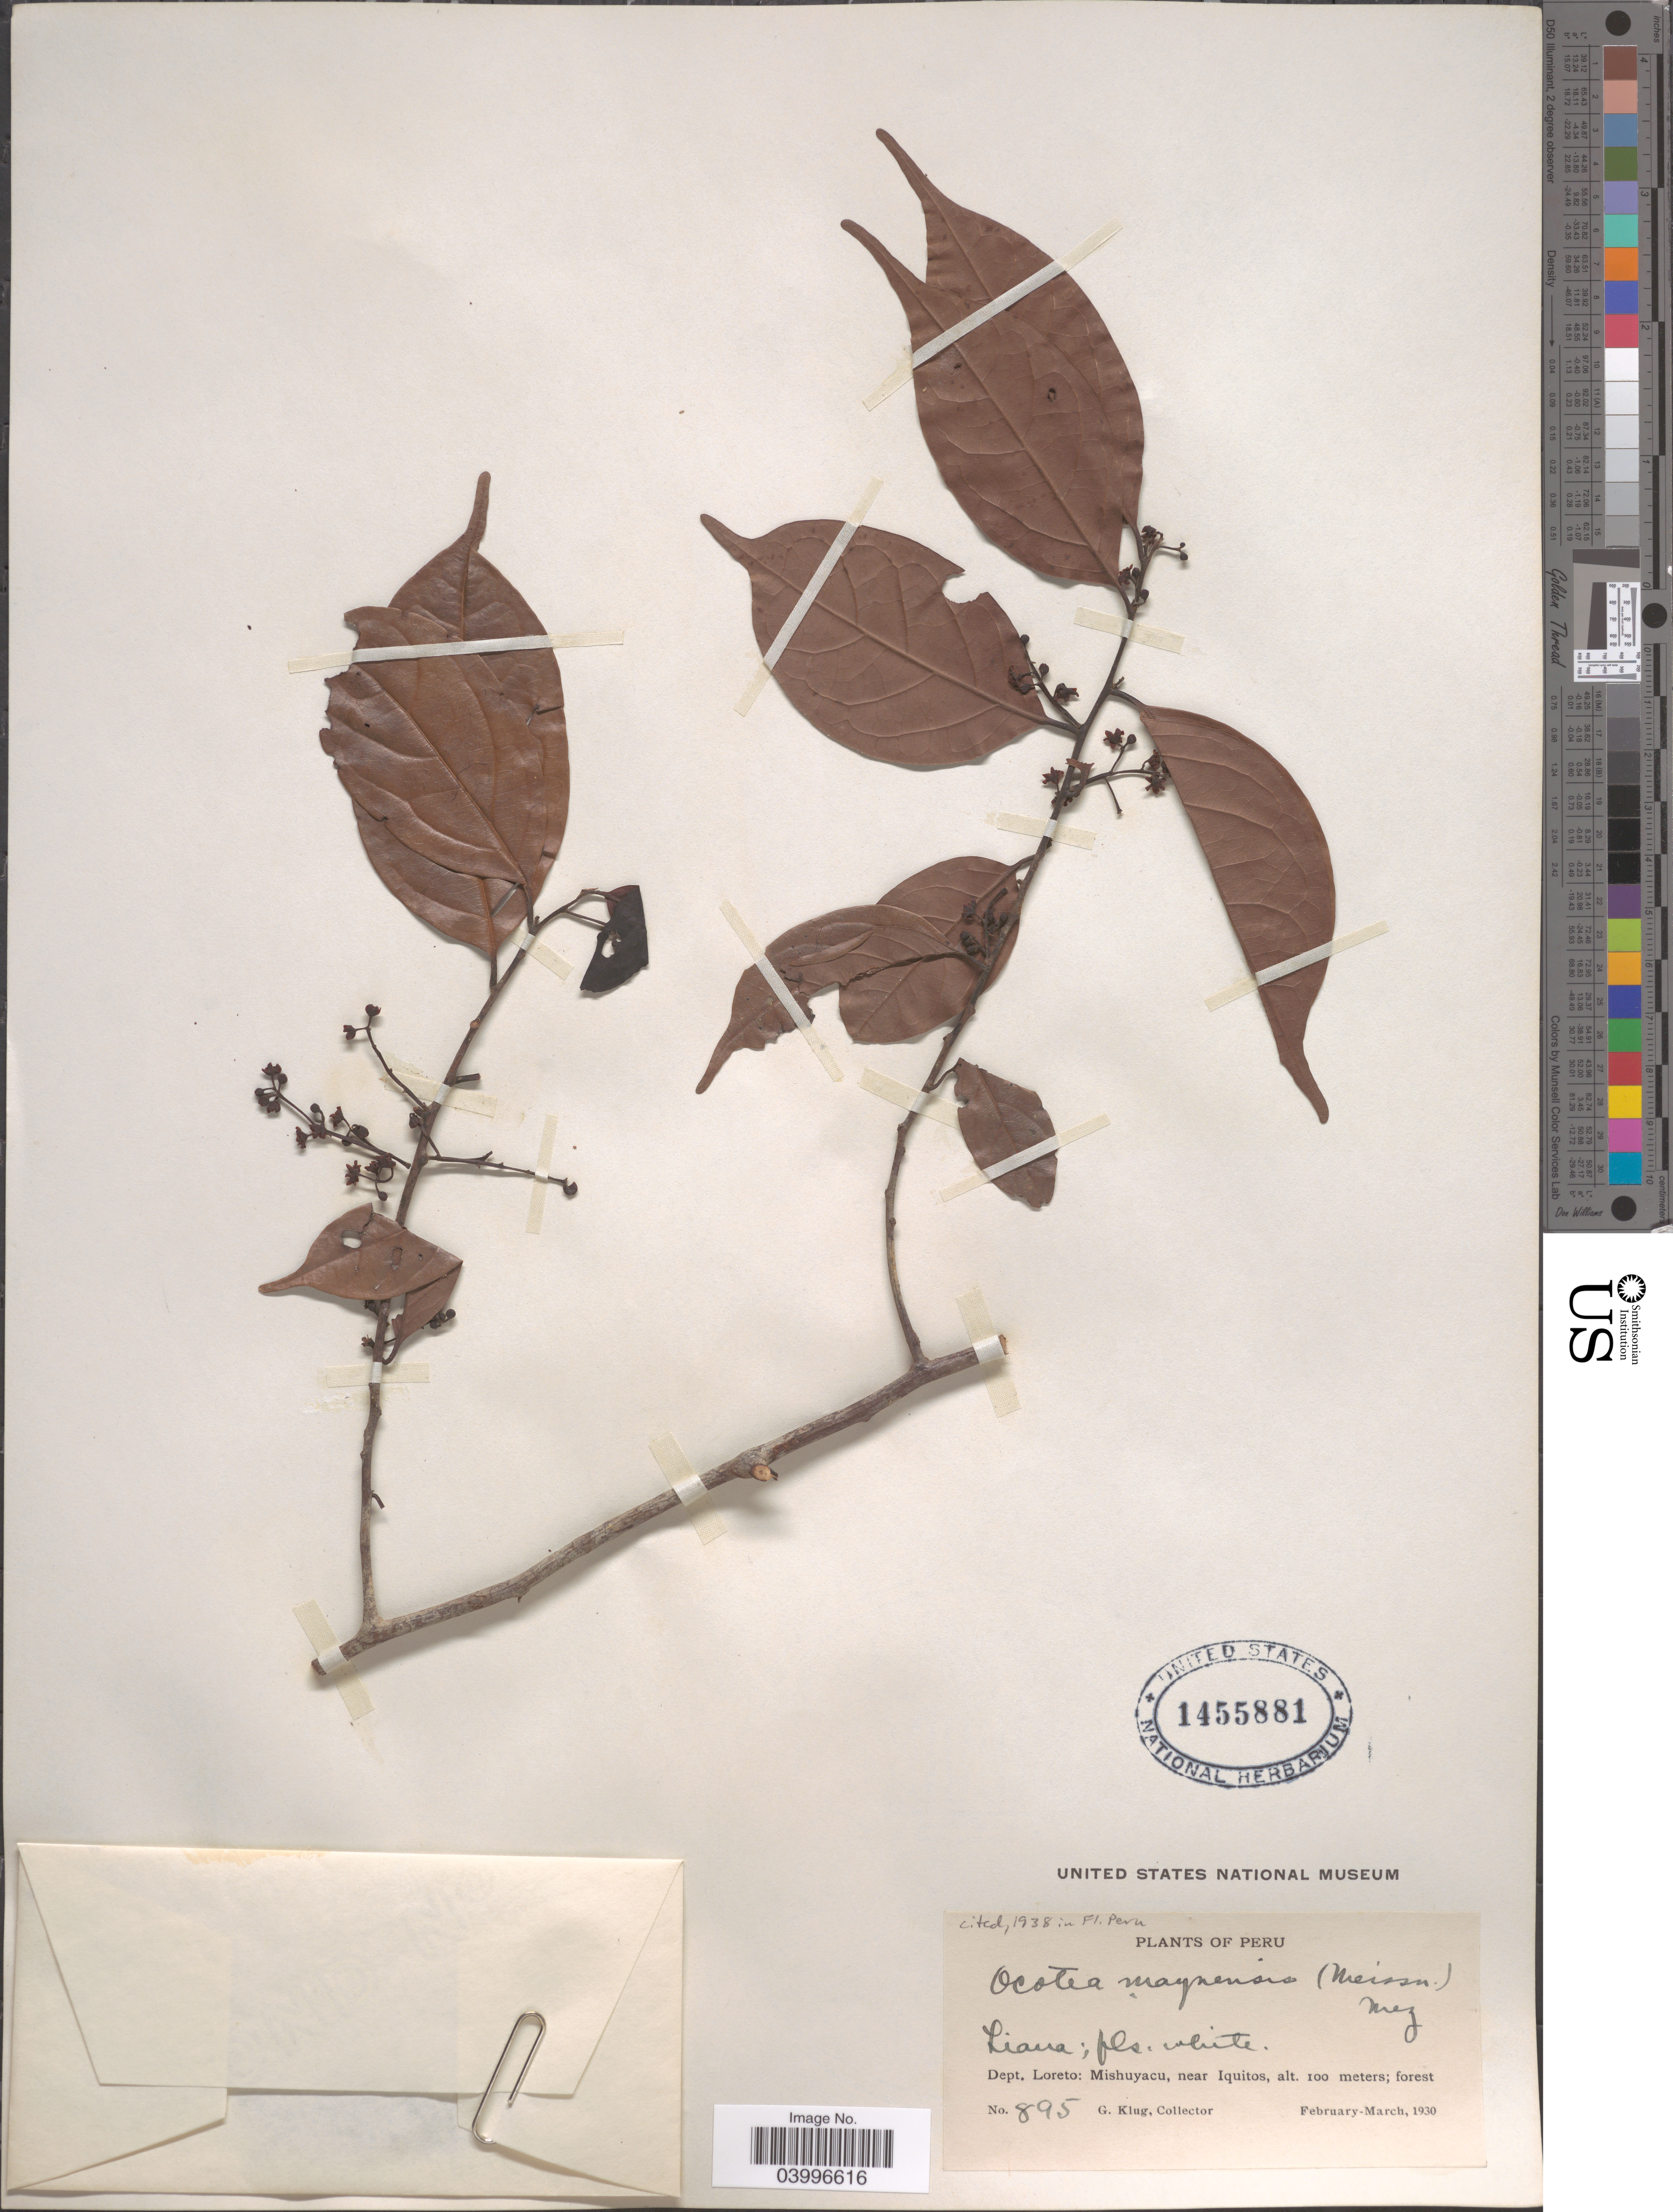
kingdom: Plantae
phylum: Tracheophyta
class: Magnoliopsida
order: Laurales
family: Lauraceae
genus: Ocotea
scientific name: Ocotea maynensis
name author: (Meisn.) Mez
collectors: G. Klug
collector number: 895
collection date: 1930-02/1930-03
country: Peru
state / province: Loreto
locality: Dept. Loreto: Mishuyacu, near Iquitos.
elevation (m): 100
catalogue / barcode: US 1455881